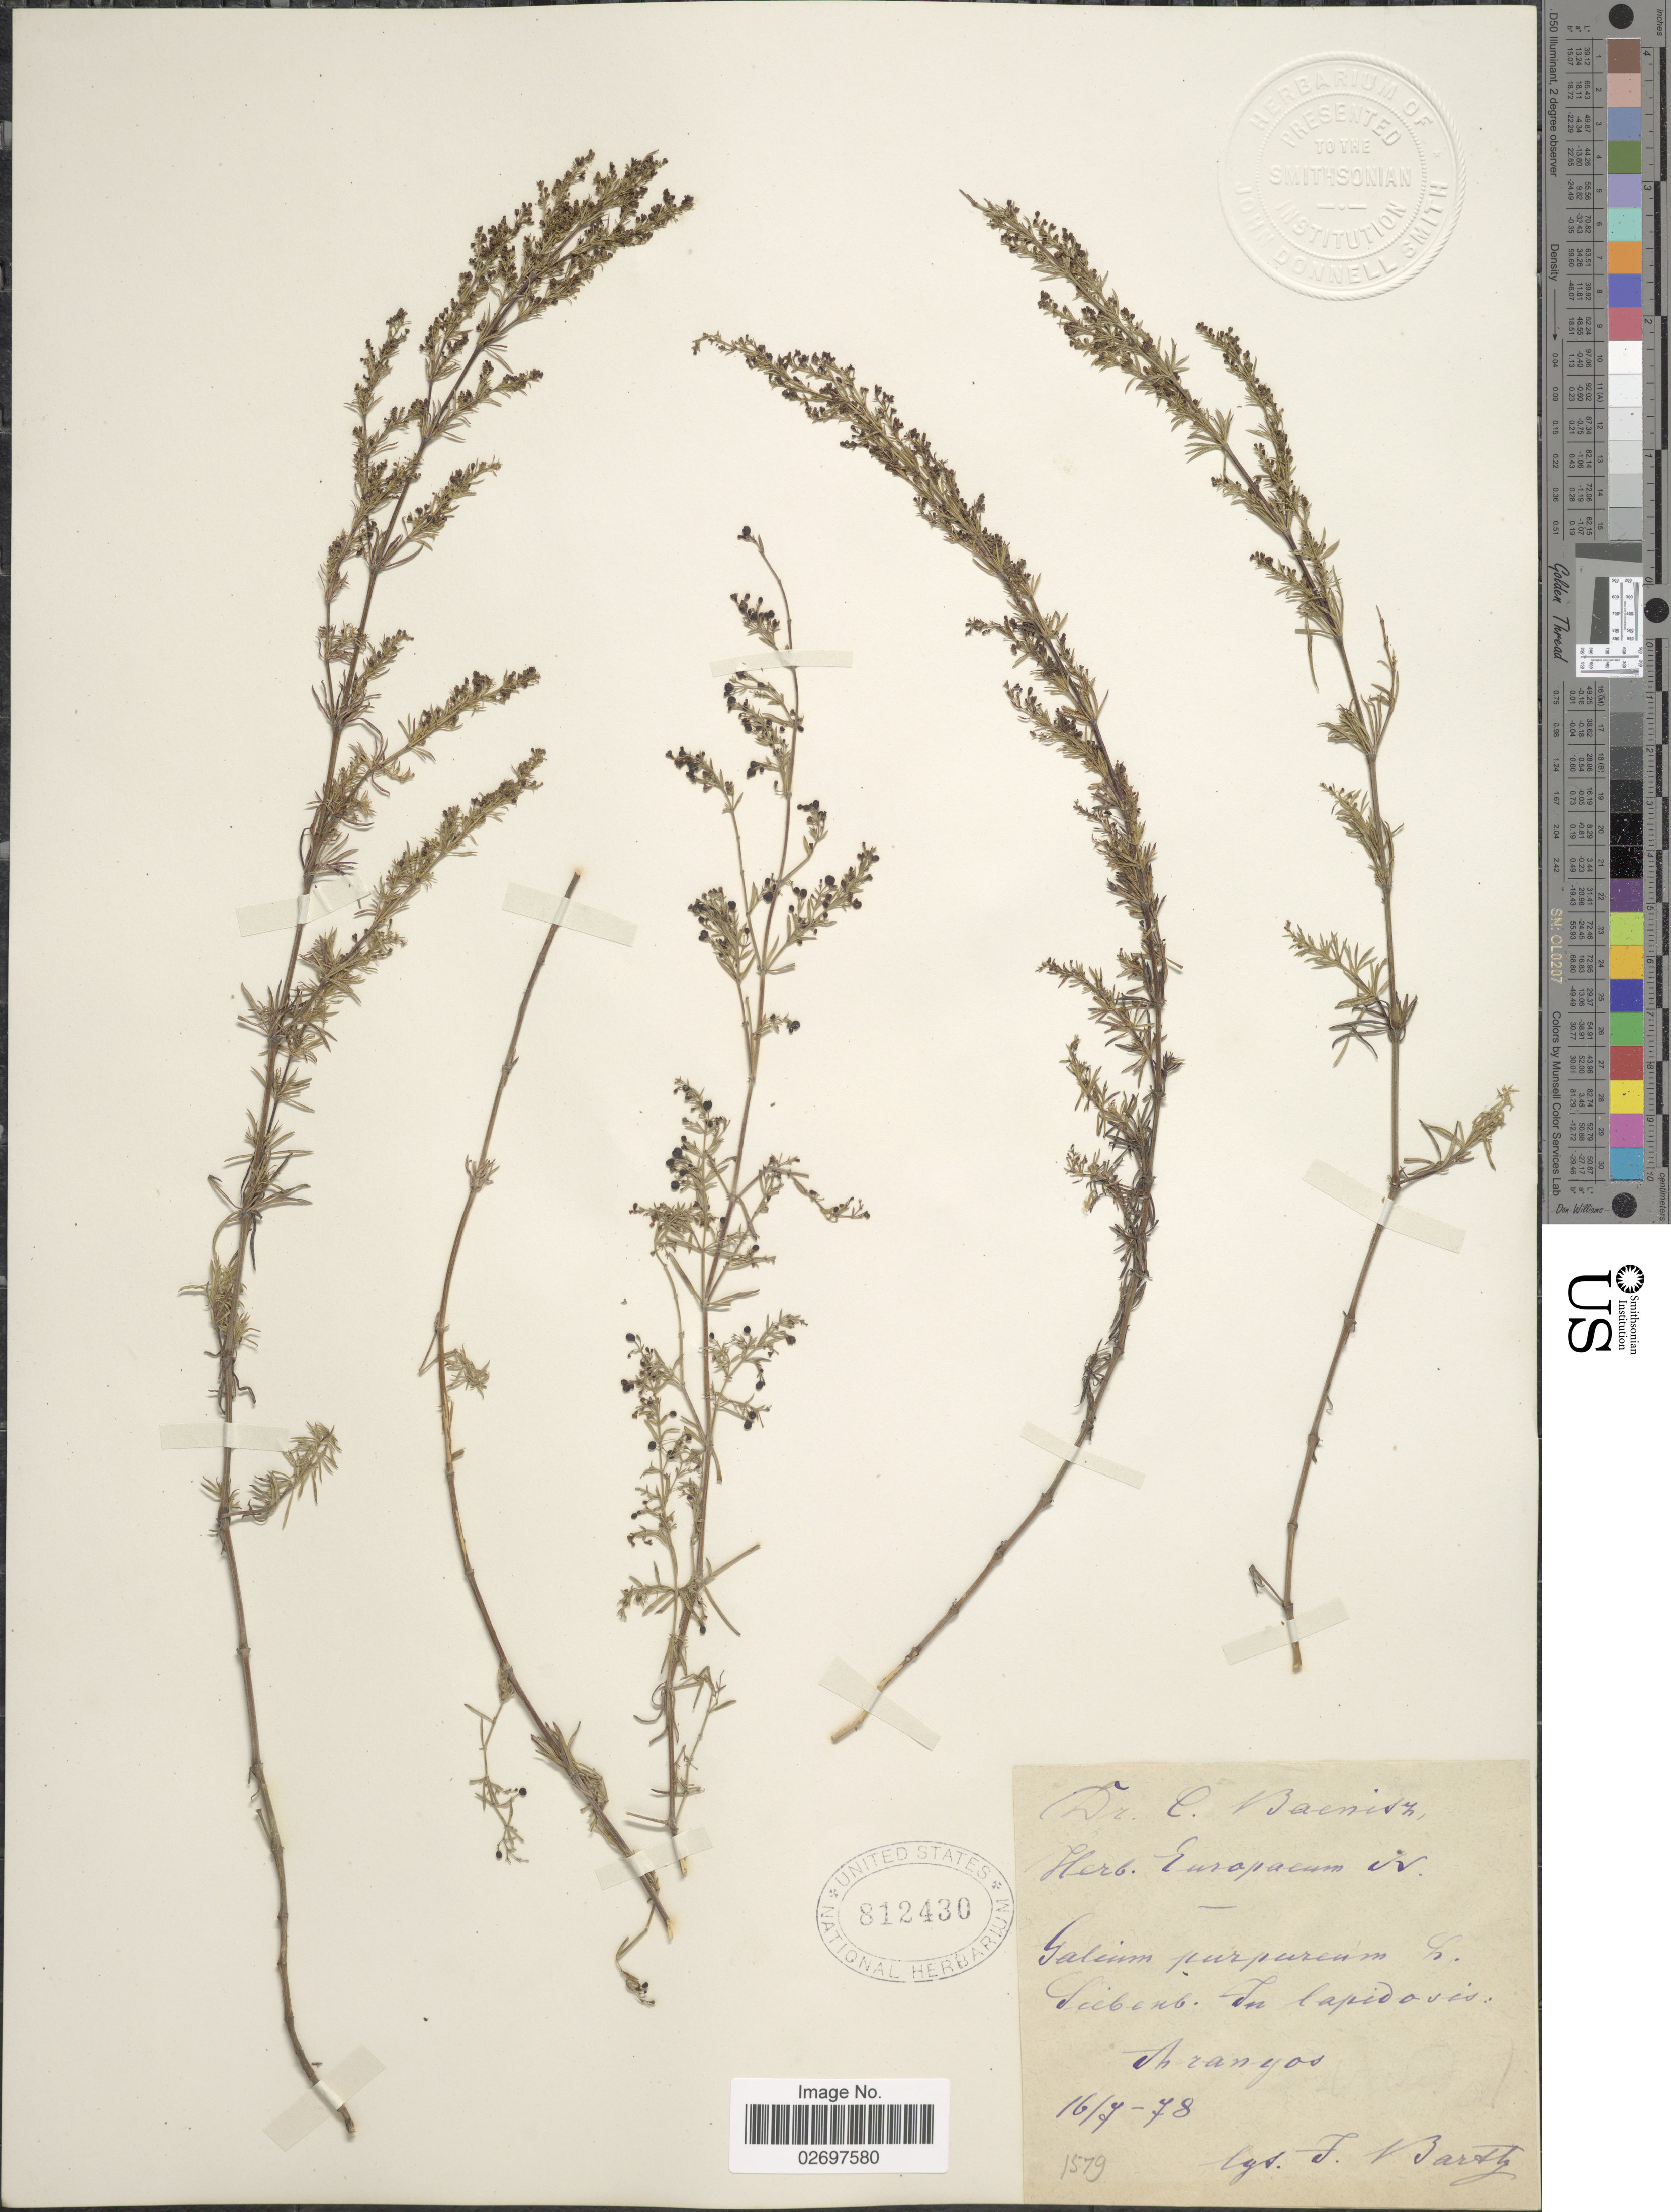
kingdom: Plantae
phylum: Tracheophyta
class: Magnoliopsida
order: Gentianales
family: Rubiaceae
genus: Galium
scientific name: Galium purpureum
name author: L.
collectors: F. Bartz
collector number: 1579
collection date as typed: Transcribed d/m/y: 16/7/78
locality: Siebenb. In lapidosis Aranyos [interpreted]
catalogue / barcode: US 812430